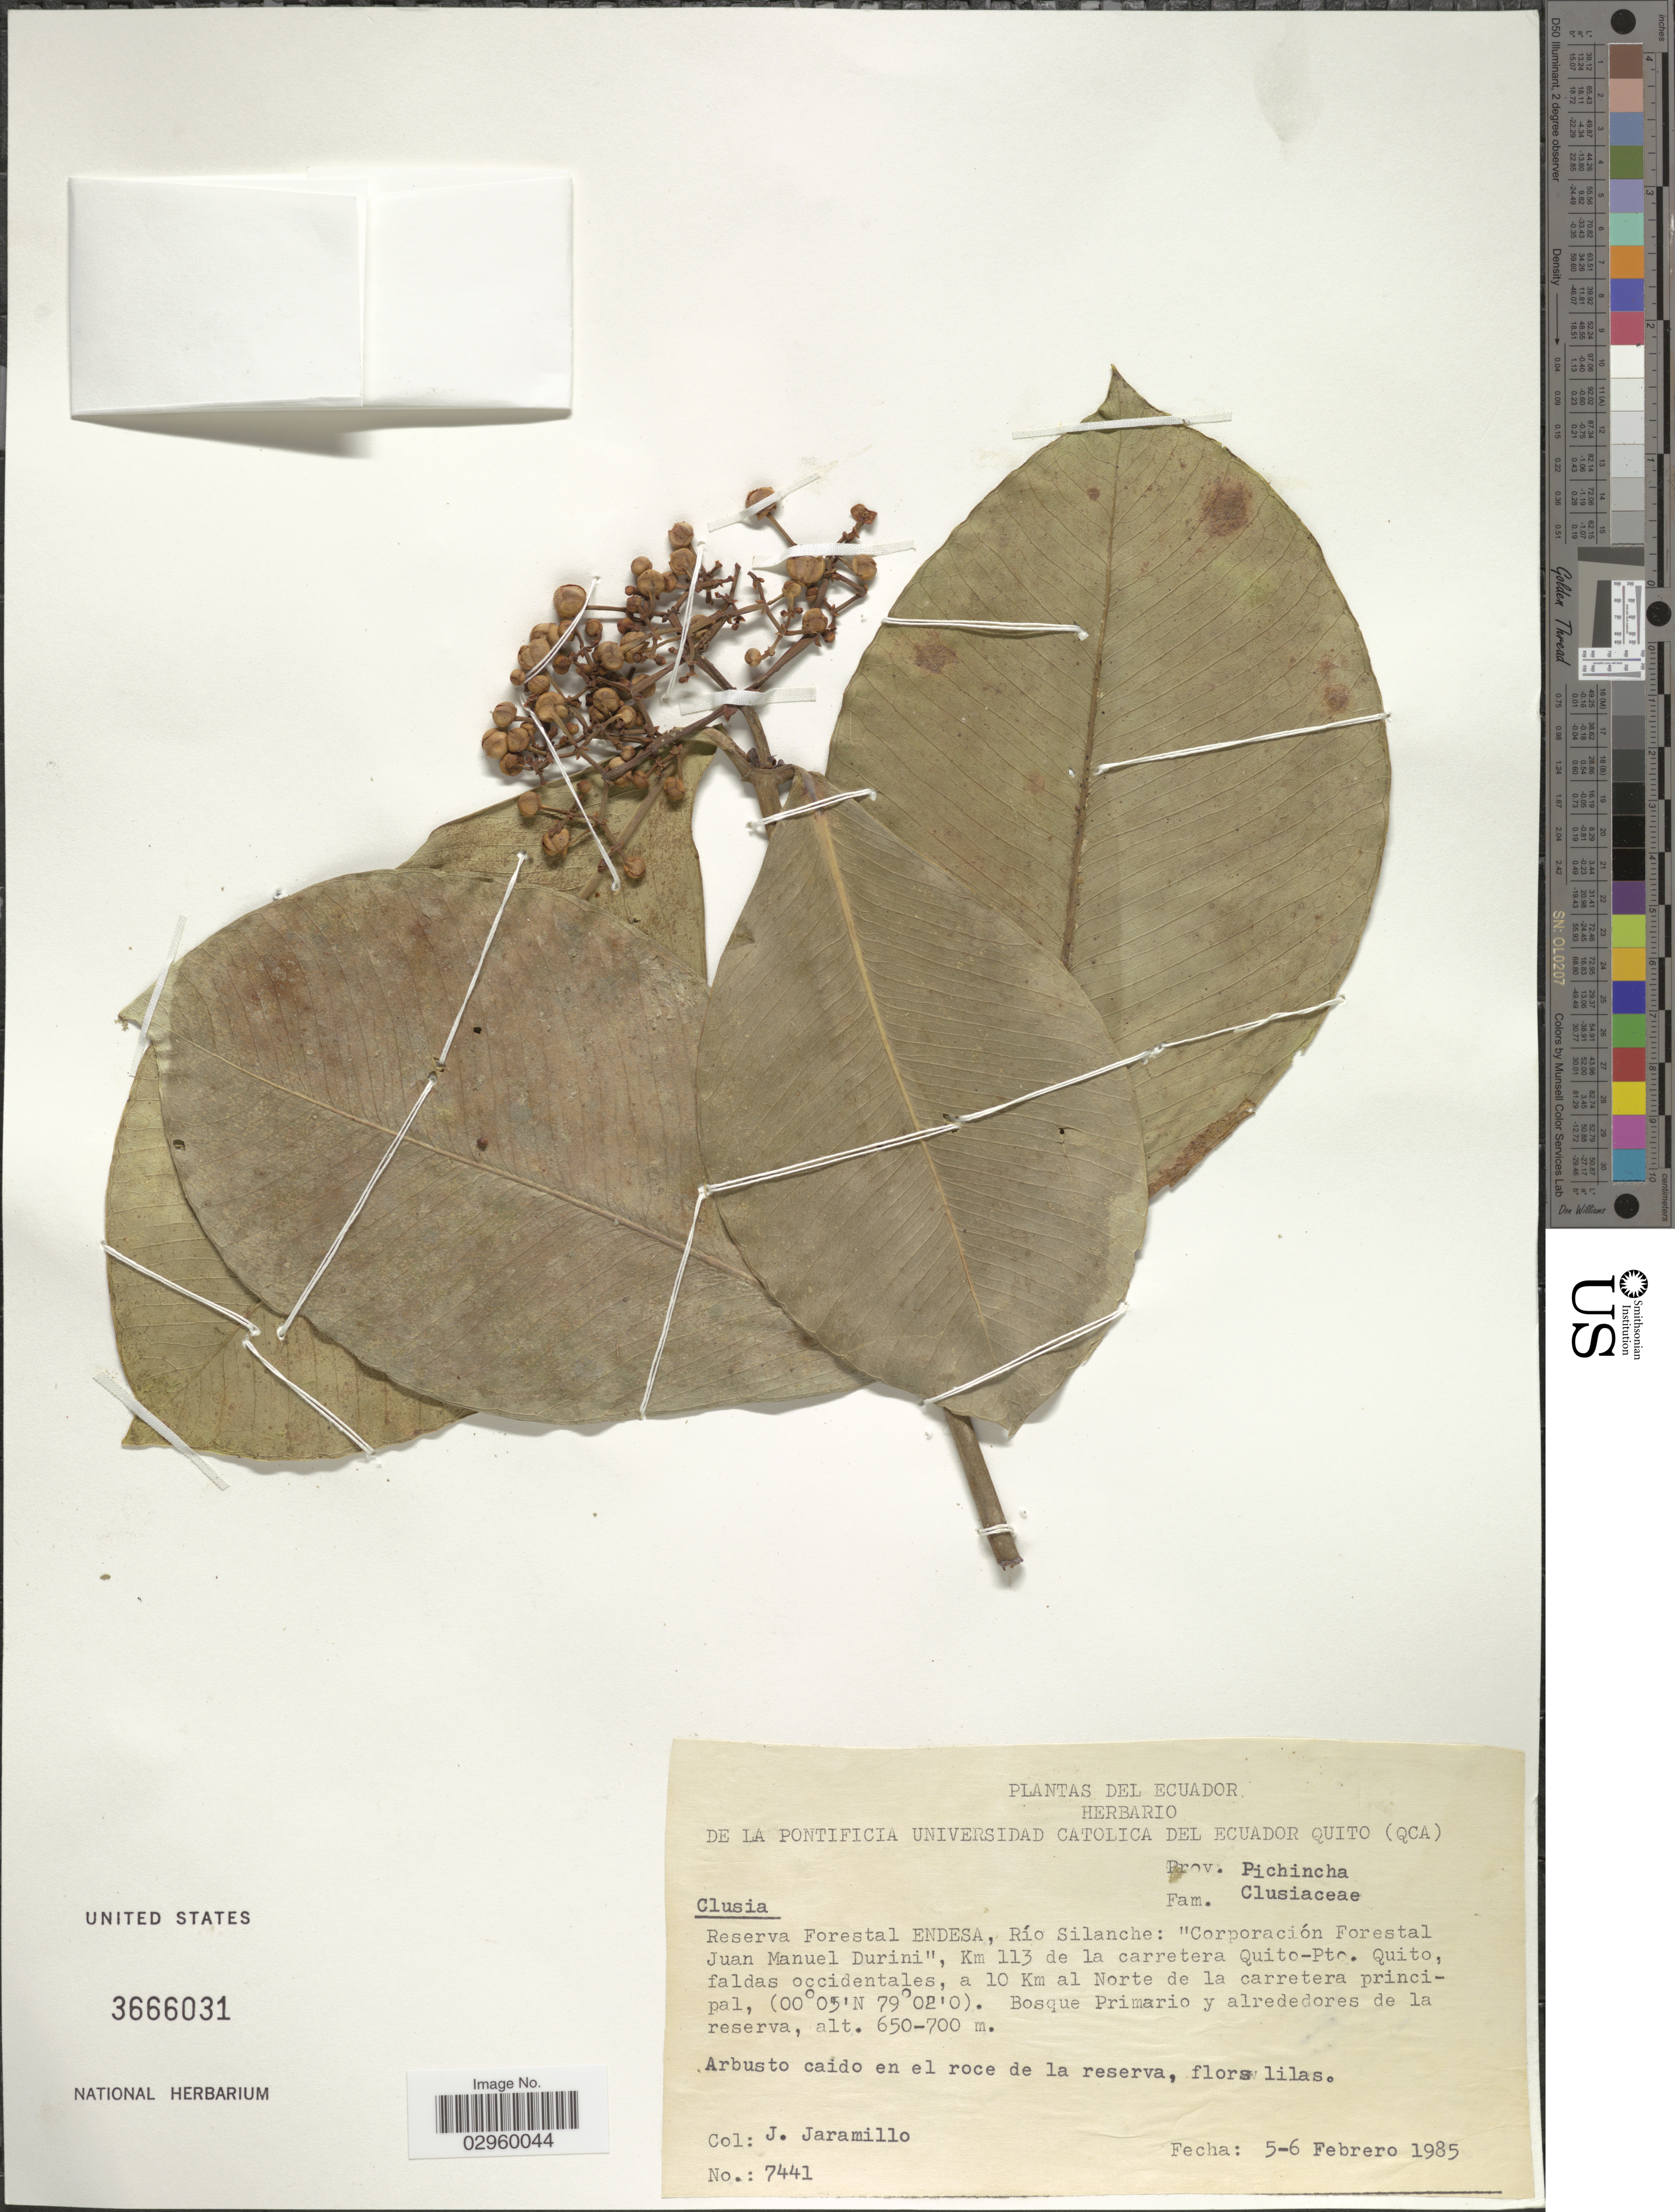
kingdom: Plantae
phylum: Tracheophyta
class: Magnoliopsida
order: Malpighiales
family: Clusiaceae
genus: Clusia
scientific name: Clusia sp.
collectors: J. Jaramillo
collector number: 7441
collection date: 1985-02-05/1985-02-06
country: Ecuador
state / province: Pichincha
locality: Resreva Forestal ENDESA, Río Silanche: "Corporación Forestal Juan Manuel Durini", Km 113 de la carretera Quito-Pto. Quito, faldas occidentales, a 10 Km al Norte de la carretera principal.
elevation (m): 650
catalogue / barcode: US 3666031